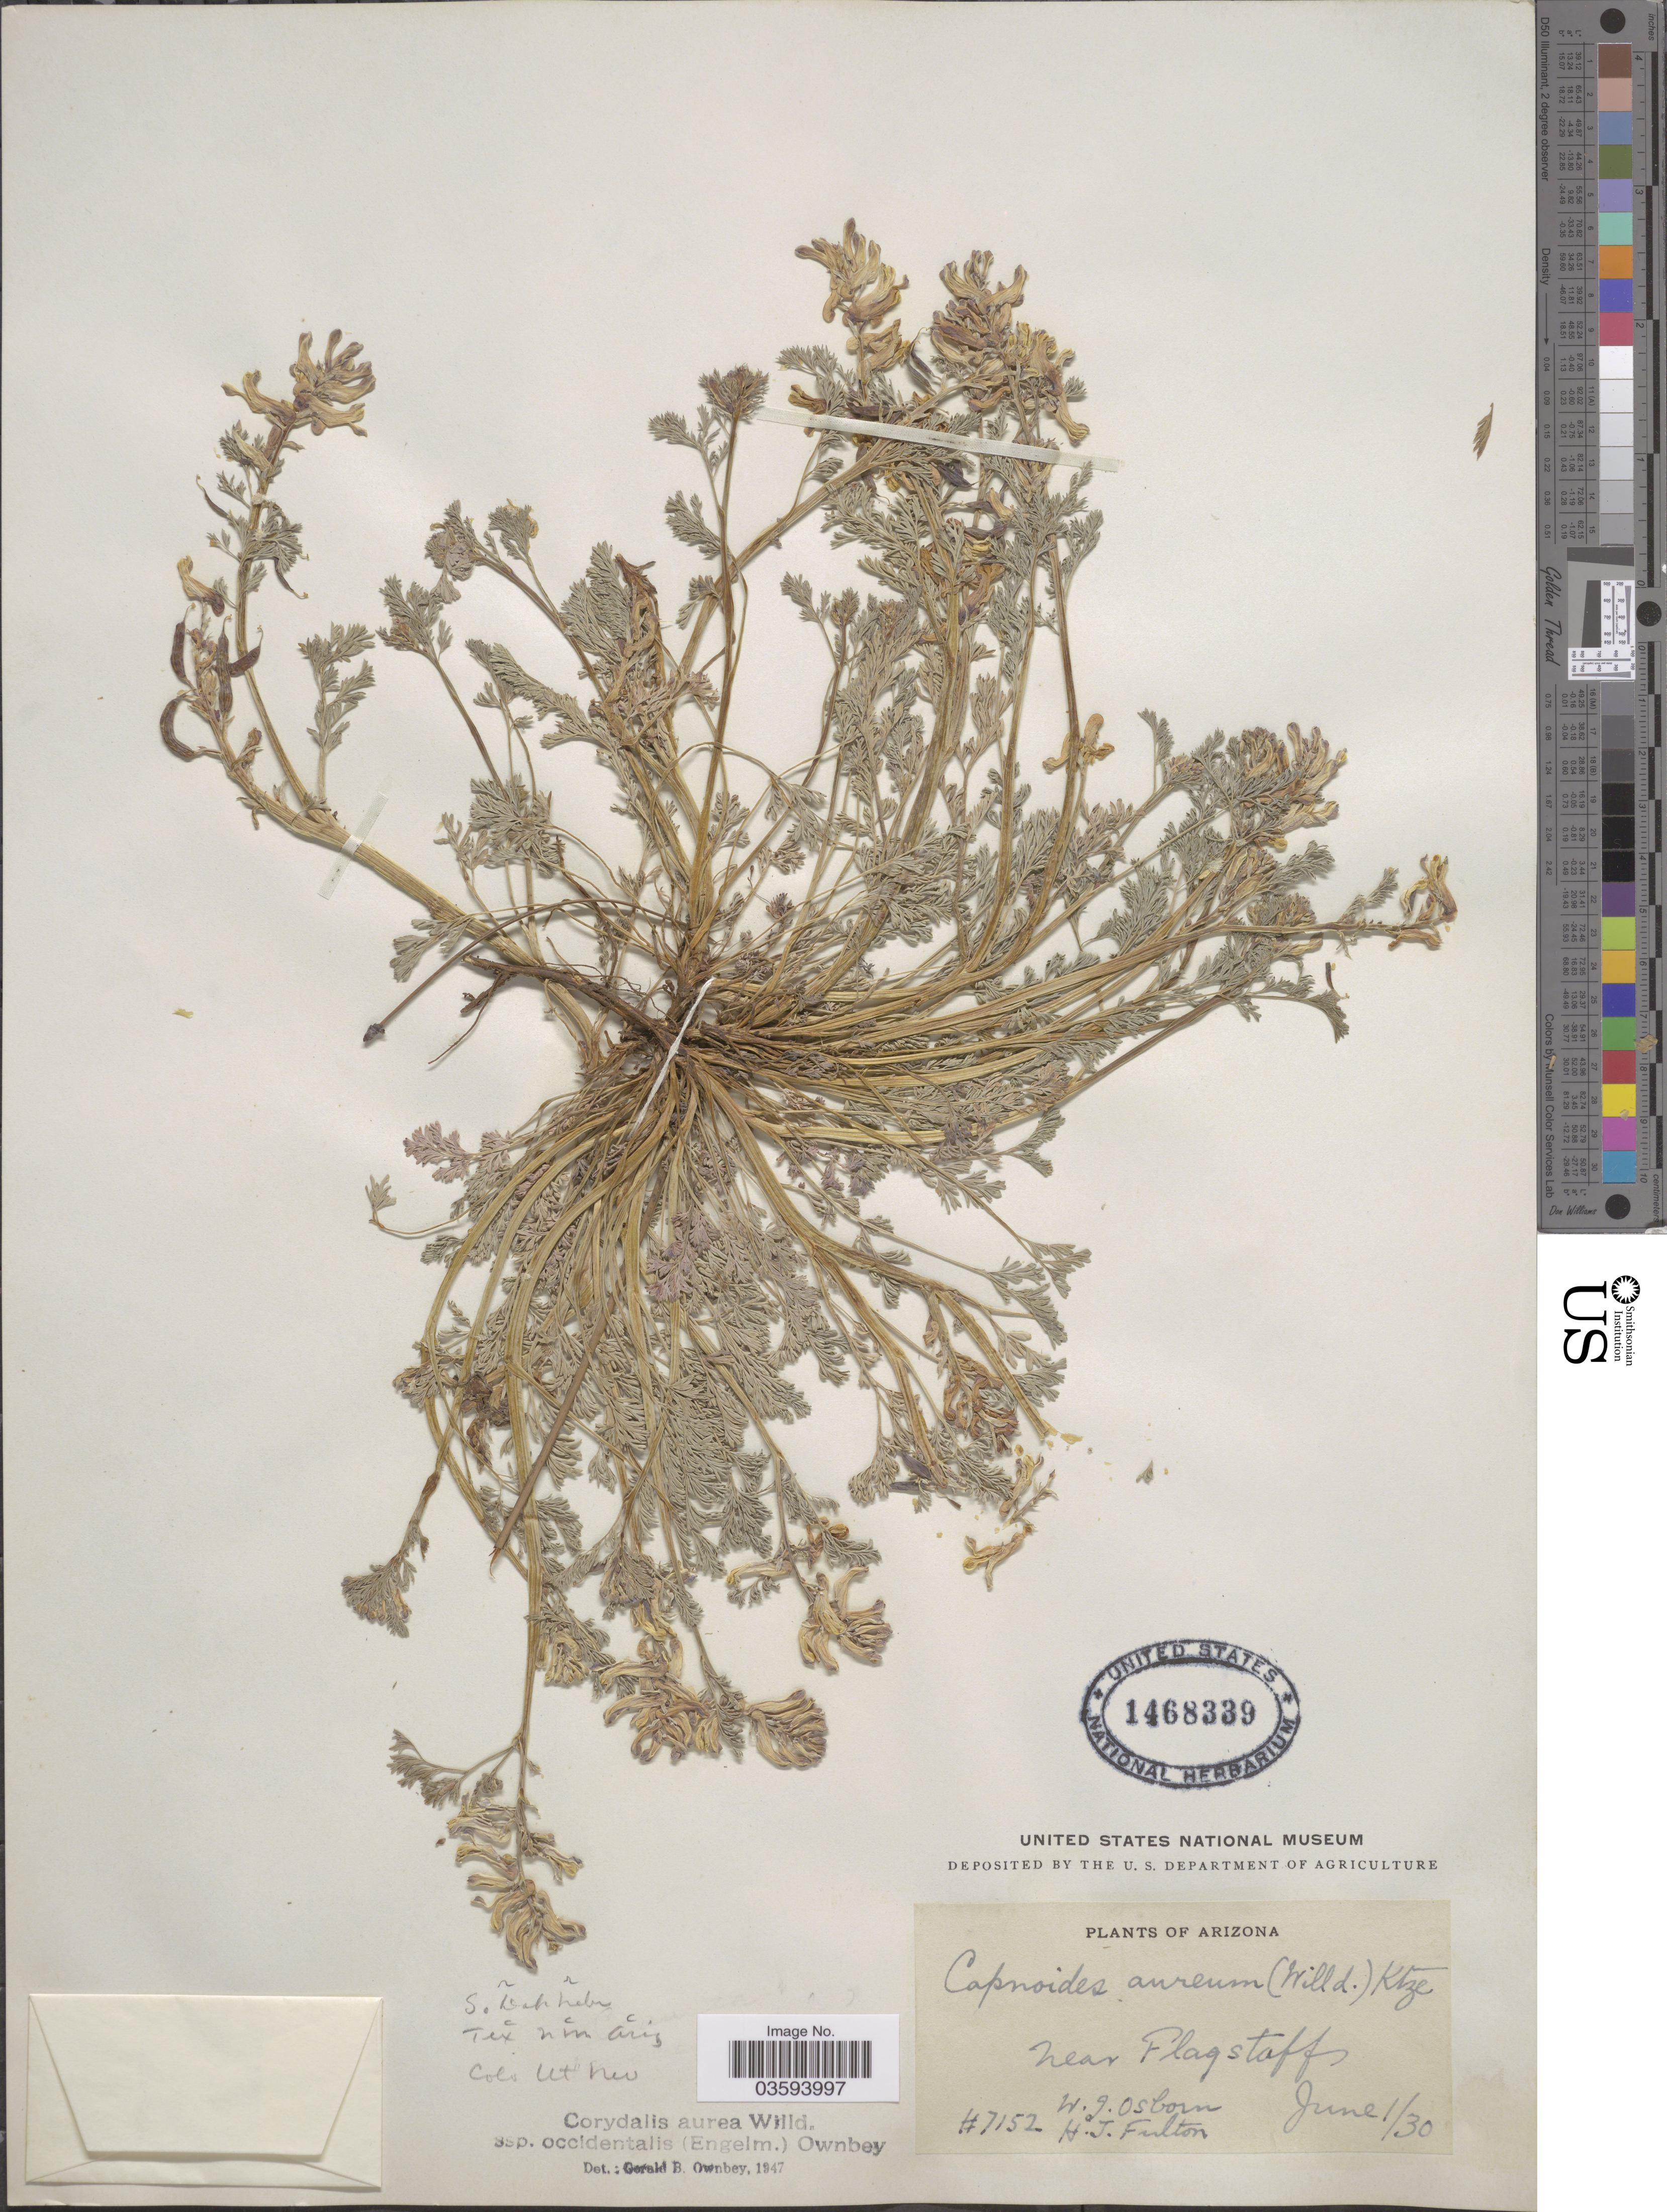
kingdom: Plantae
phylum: Tracheophyta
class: Magnoliopsida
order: Ranunculales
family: Papaveraceae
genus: Corydalis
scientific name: Corydalis aurea subsp. occidentalis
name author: Willd.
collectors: W. Osborn & H. Fulton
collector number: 7152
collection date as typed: Transcribed d/m/y: 1/6/30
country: United States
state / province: Arizona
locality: Near Flagstaff.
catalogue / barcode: US 1468339